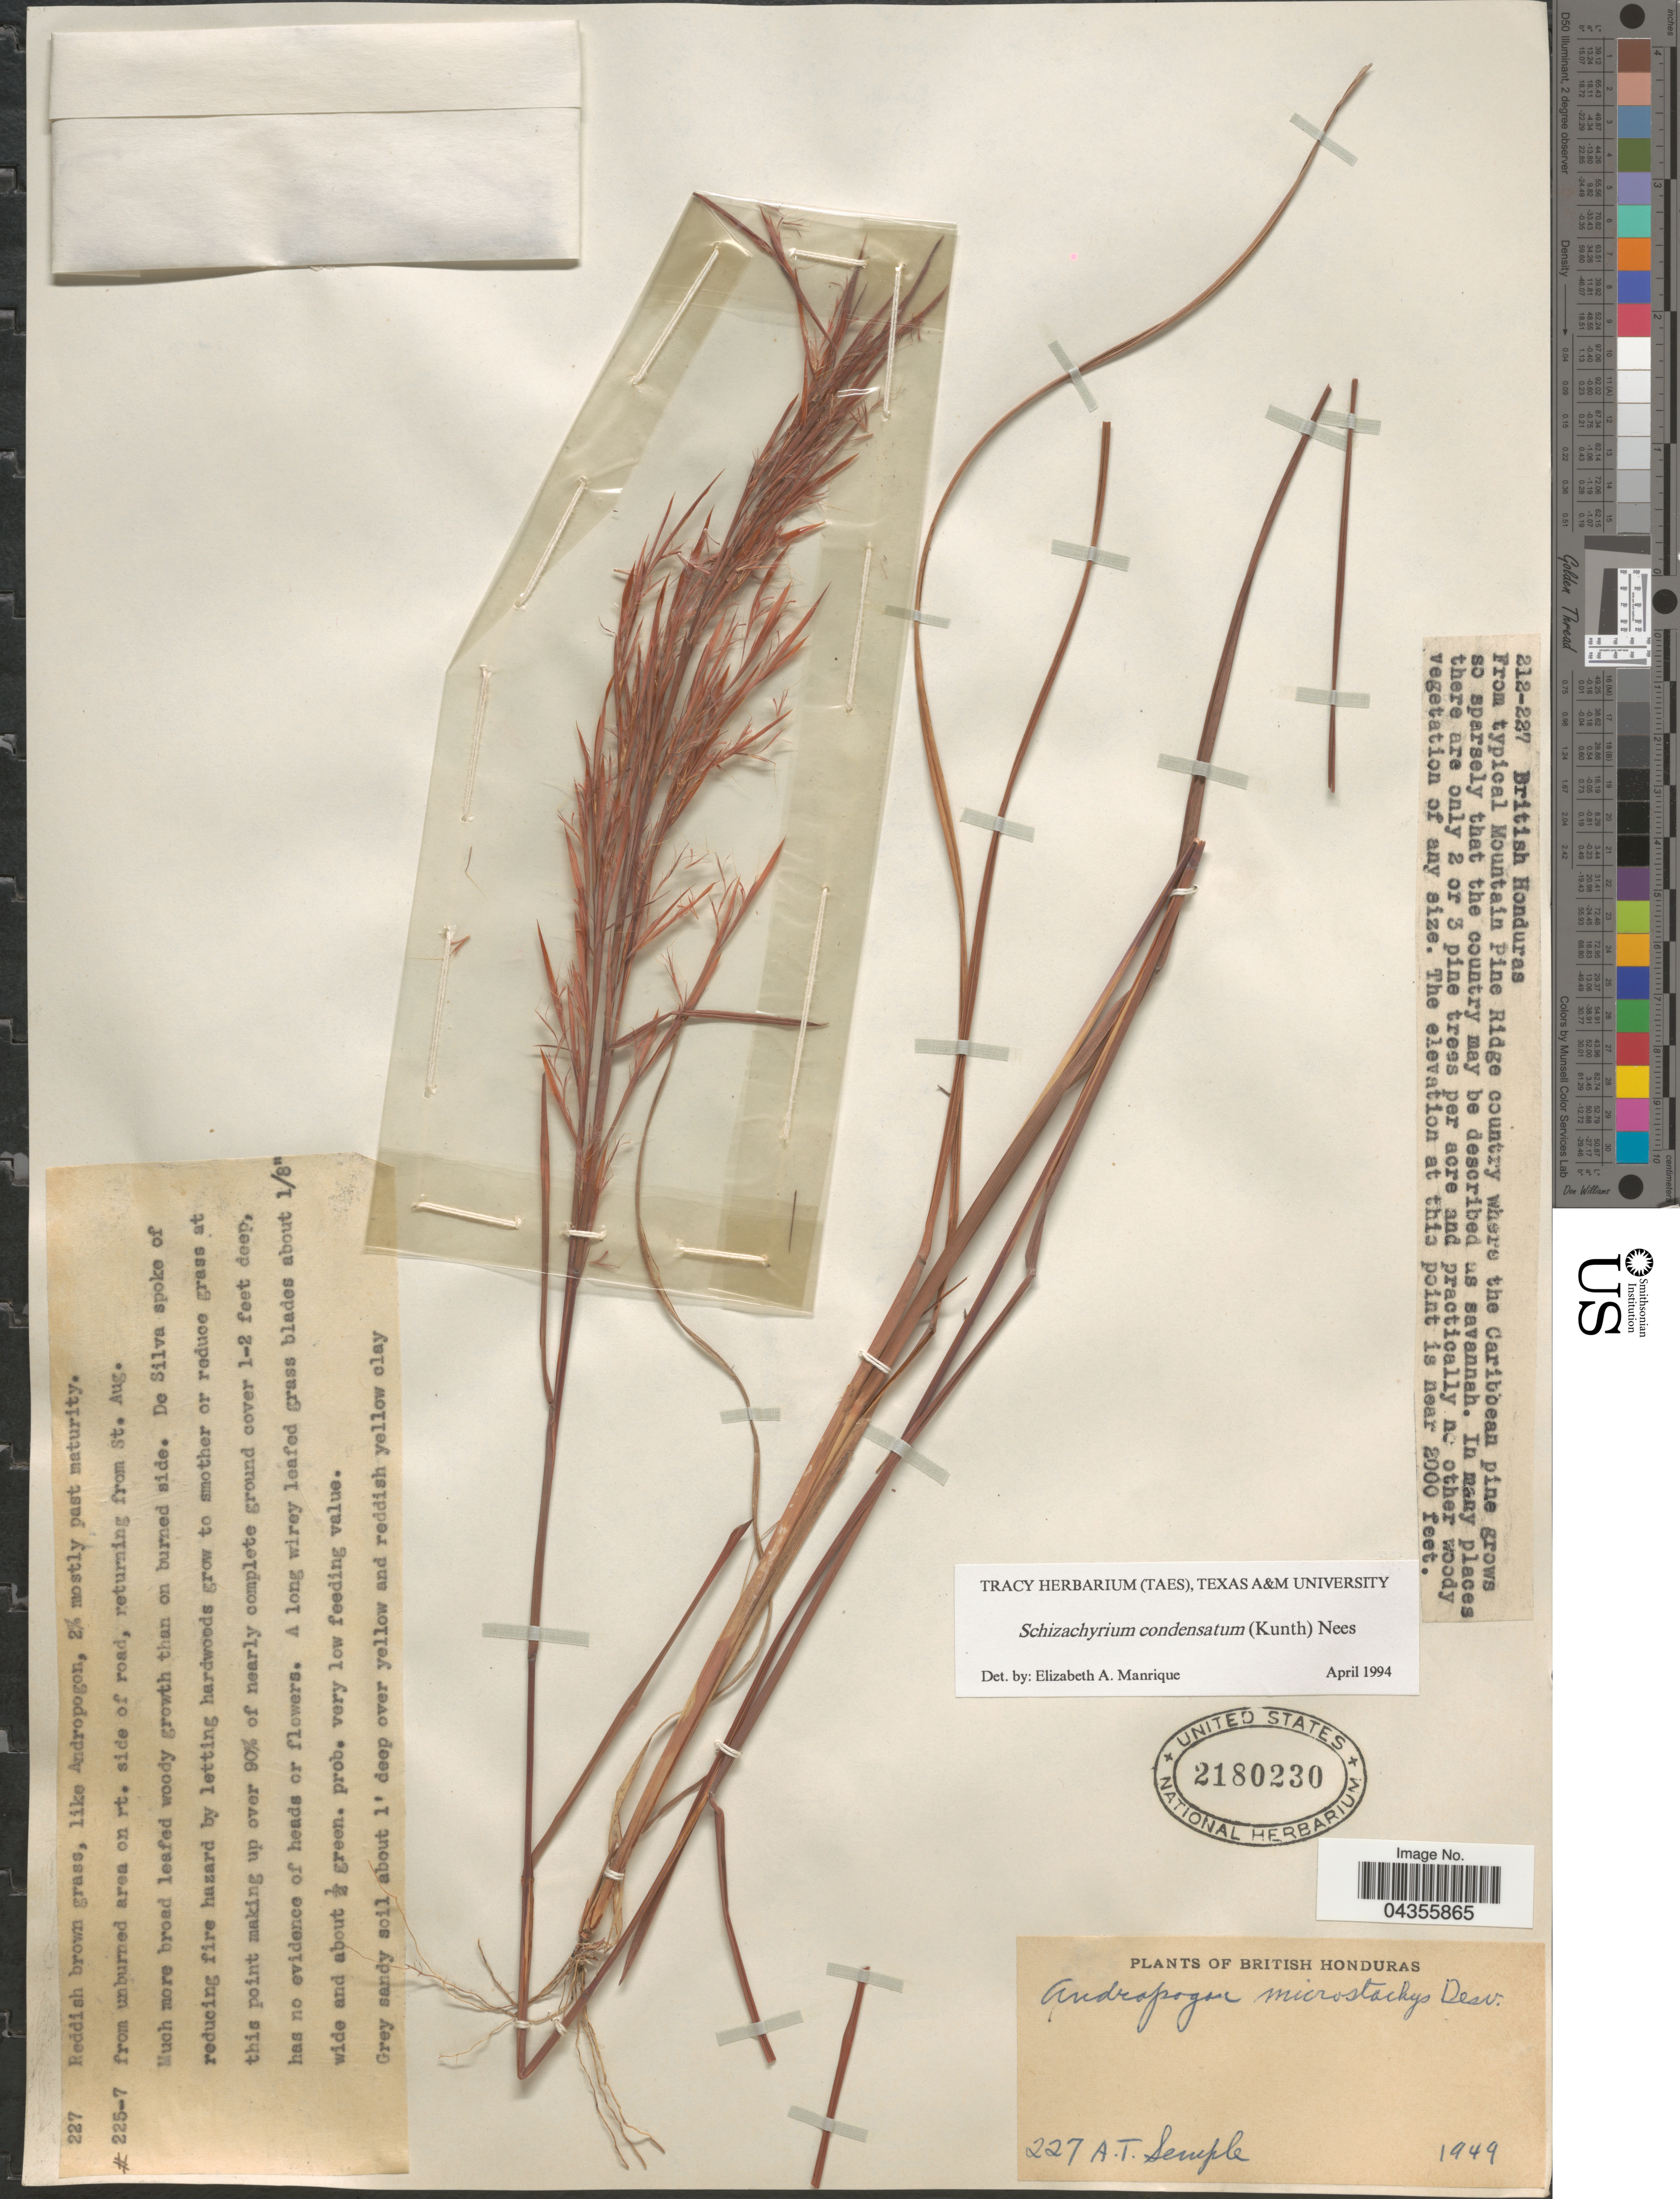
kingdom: Plantae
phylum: Tracheophyta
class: Liliopsida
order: Poales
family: Poaceae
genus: Schizachyrium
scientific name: Schizachyrium condensatum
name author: (Kunth) Nees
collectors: A. Semple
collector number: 212-227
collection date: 1949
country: Belize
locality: Mountain Pine Ridge country. British Honduras.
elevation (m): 610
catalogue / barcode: US 2180230